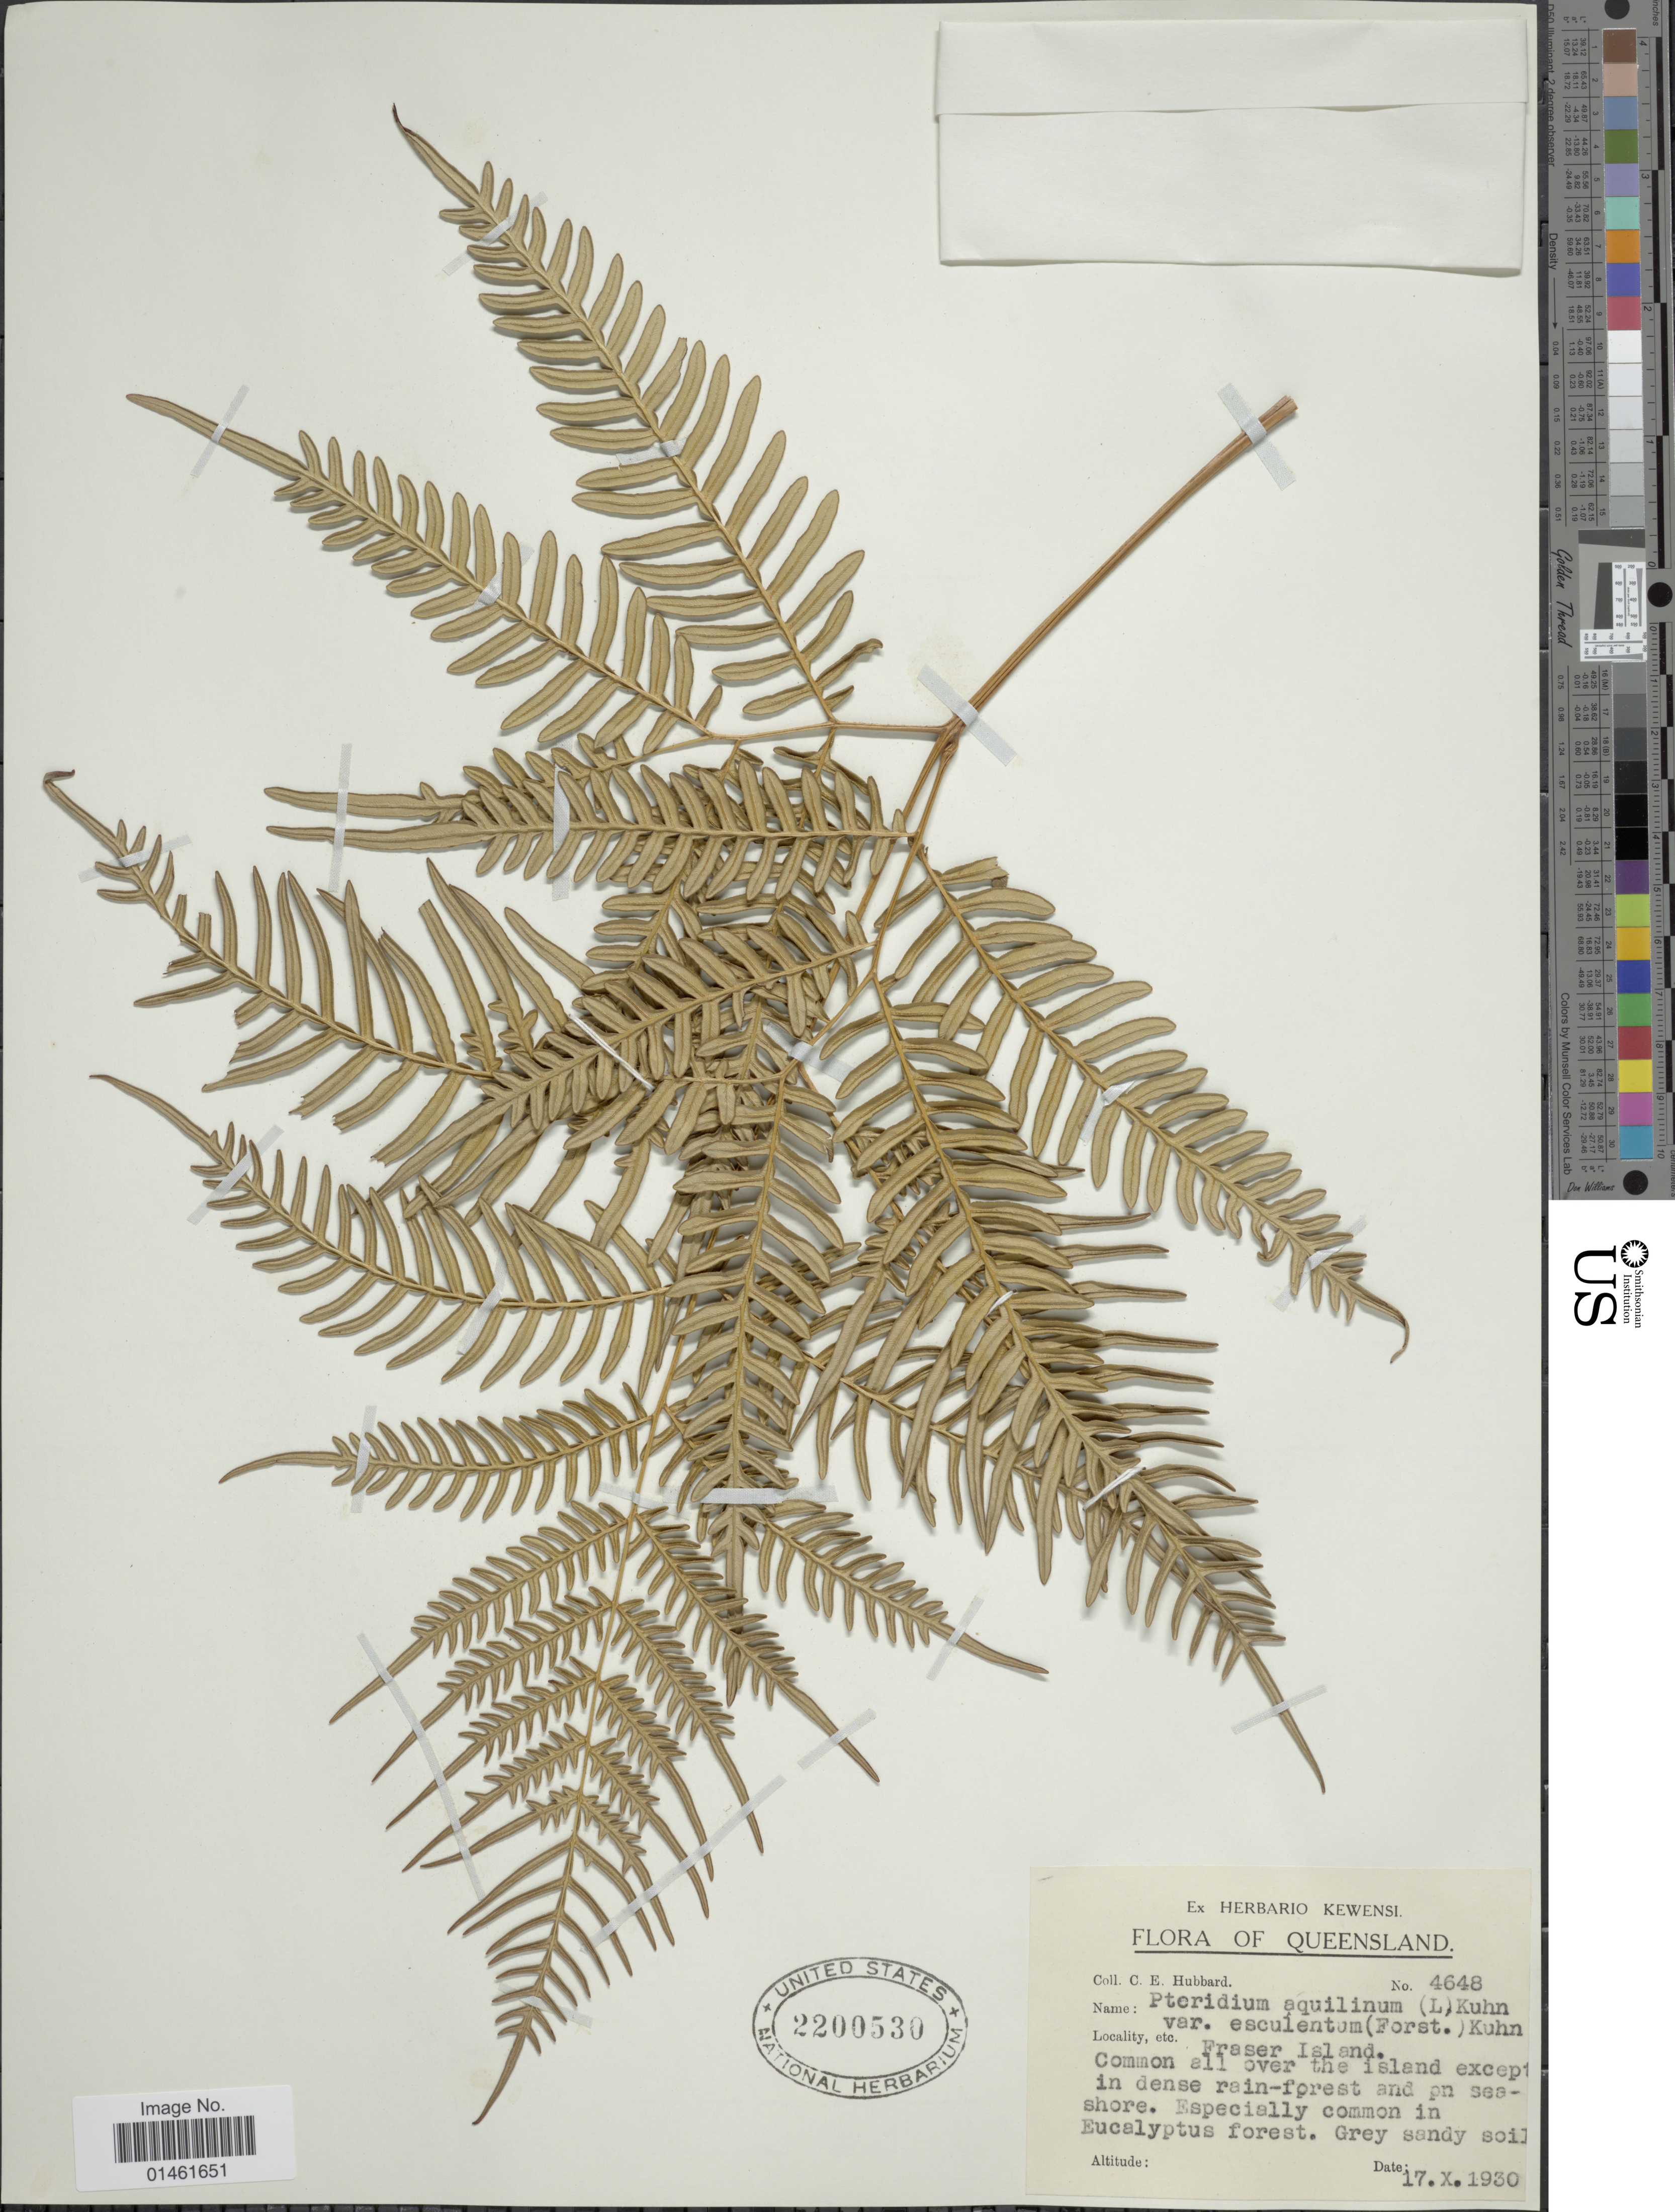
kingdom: Plantae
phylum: Tracheophyta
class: Polypodiopsida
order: Polypodiales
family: Dennstaedtiaceae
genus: Pteridium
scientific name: Pteridium esculentum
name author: (G. Forst.) Cockayne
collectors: C. E. Hubbard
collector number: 4648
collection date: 1930-10-17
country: Australia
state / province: Queensland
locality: Queensland, Fraser island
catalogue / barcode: US 2200530